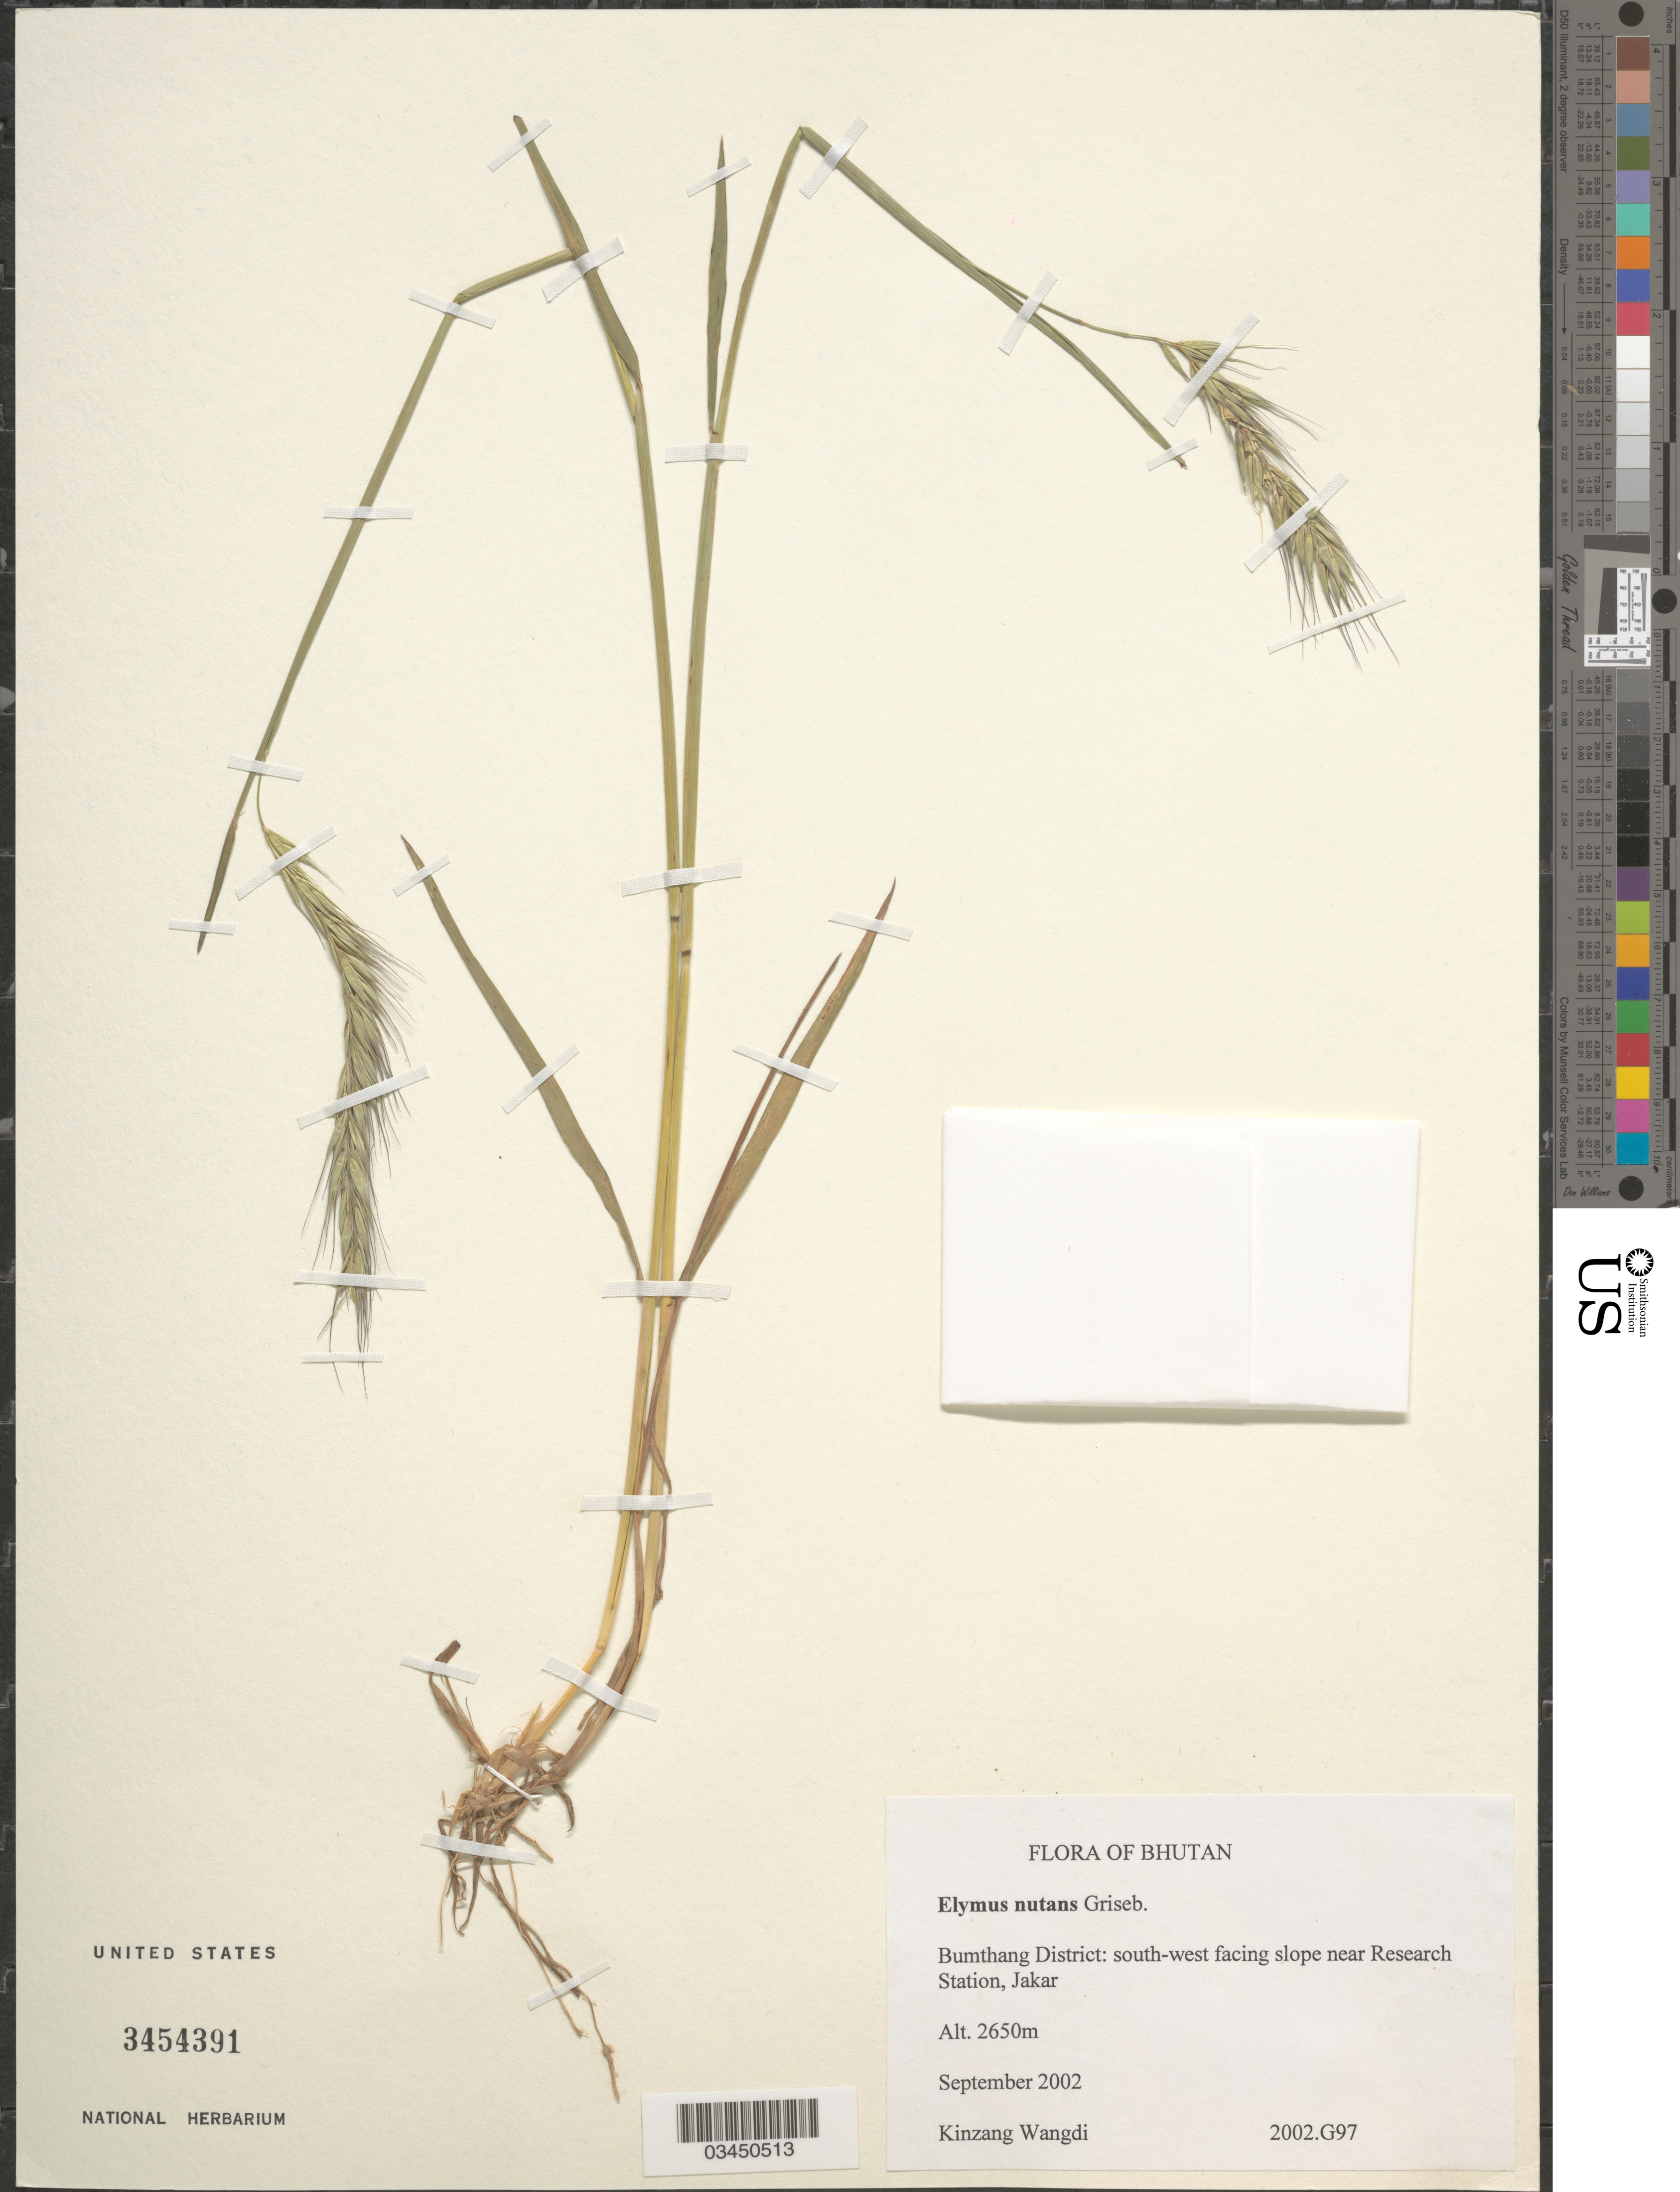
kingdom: Plantae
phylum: Tracheophyta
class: Liliopsida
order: Poales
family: Poaceae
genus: Elymus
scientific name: Elymus nutans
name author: Griseb.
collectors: K. Wangdi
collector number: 2002.G97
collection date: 2002-09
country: Bhutan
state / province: Bumthang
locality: Bumthang District: south-west facing slope near Research Station, Jakar.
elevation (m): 2650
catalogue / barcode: US 3454391